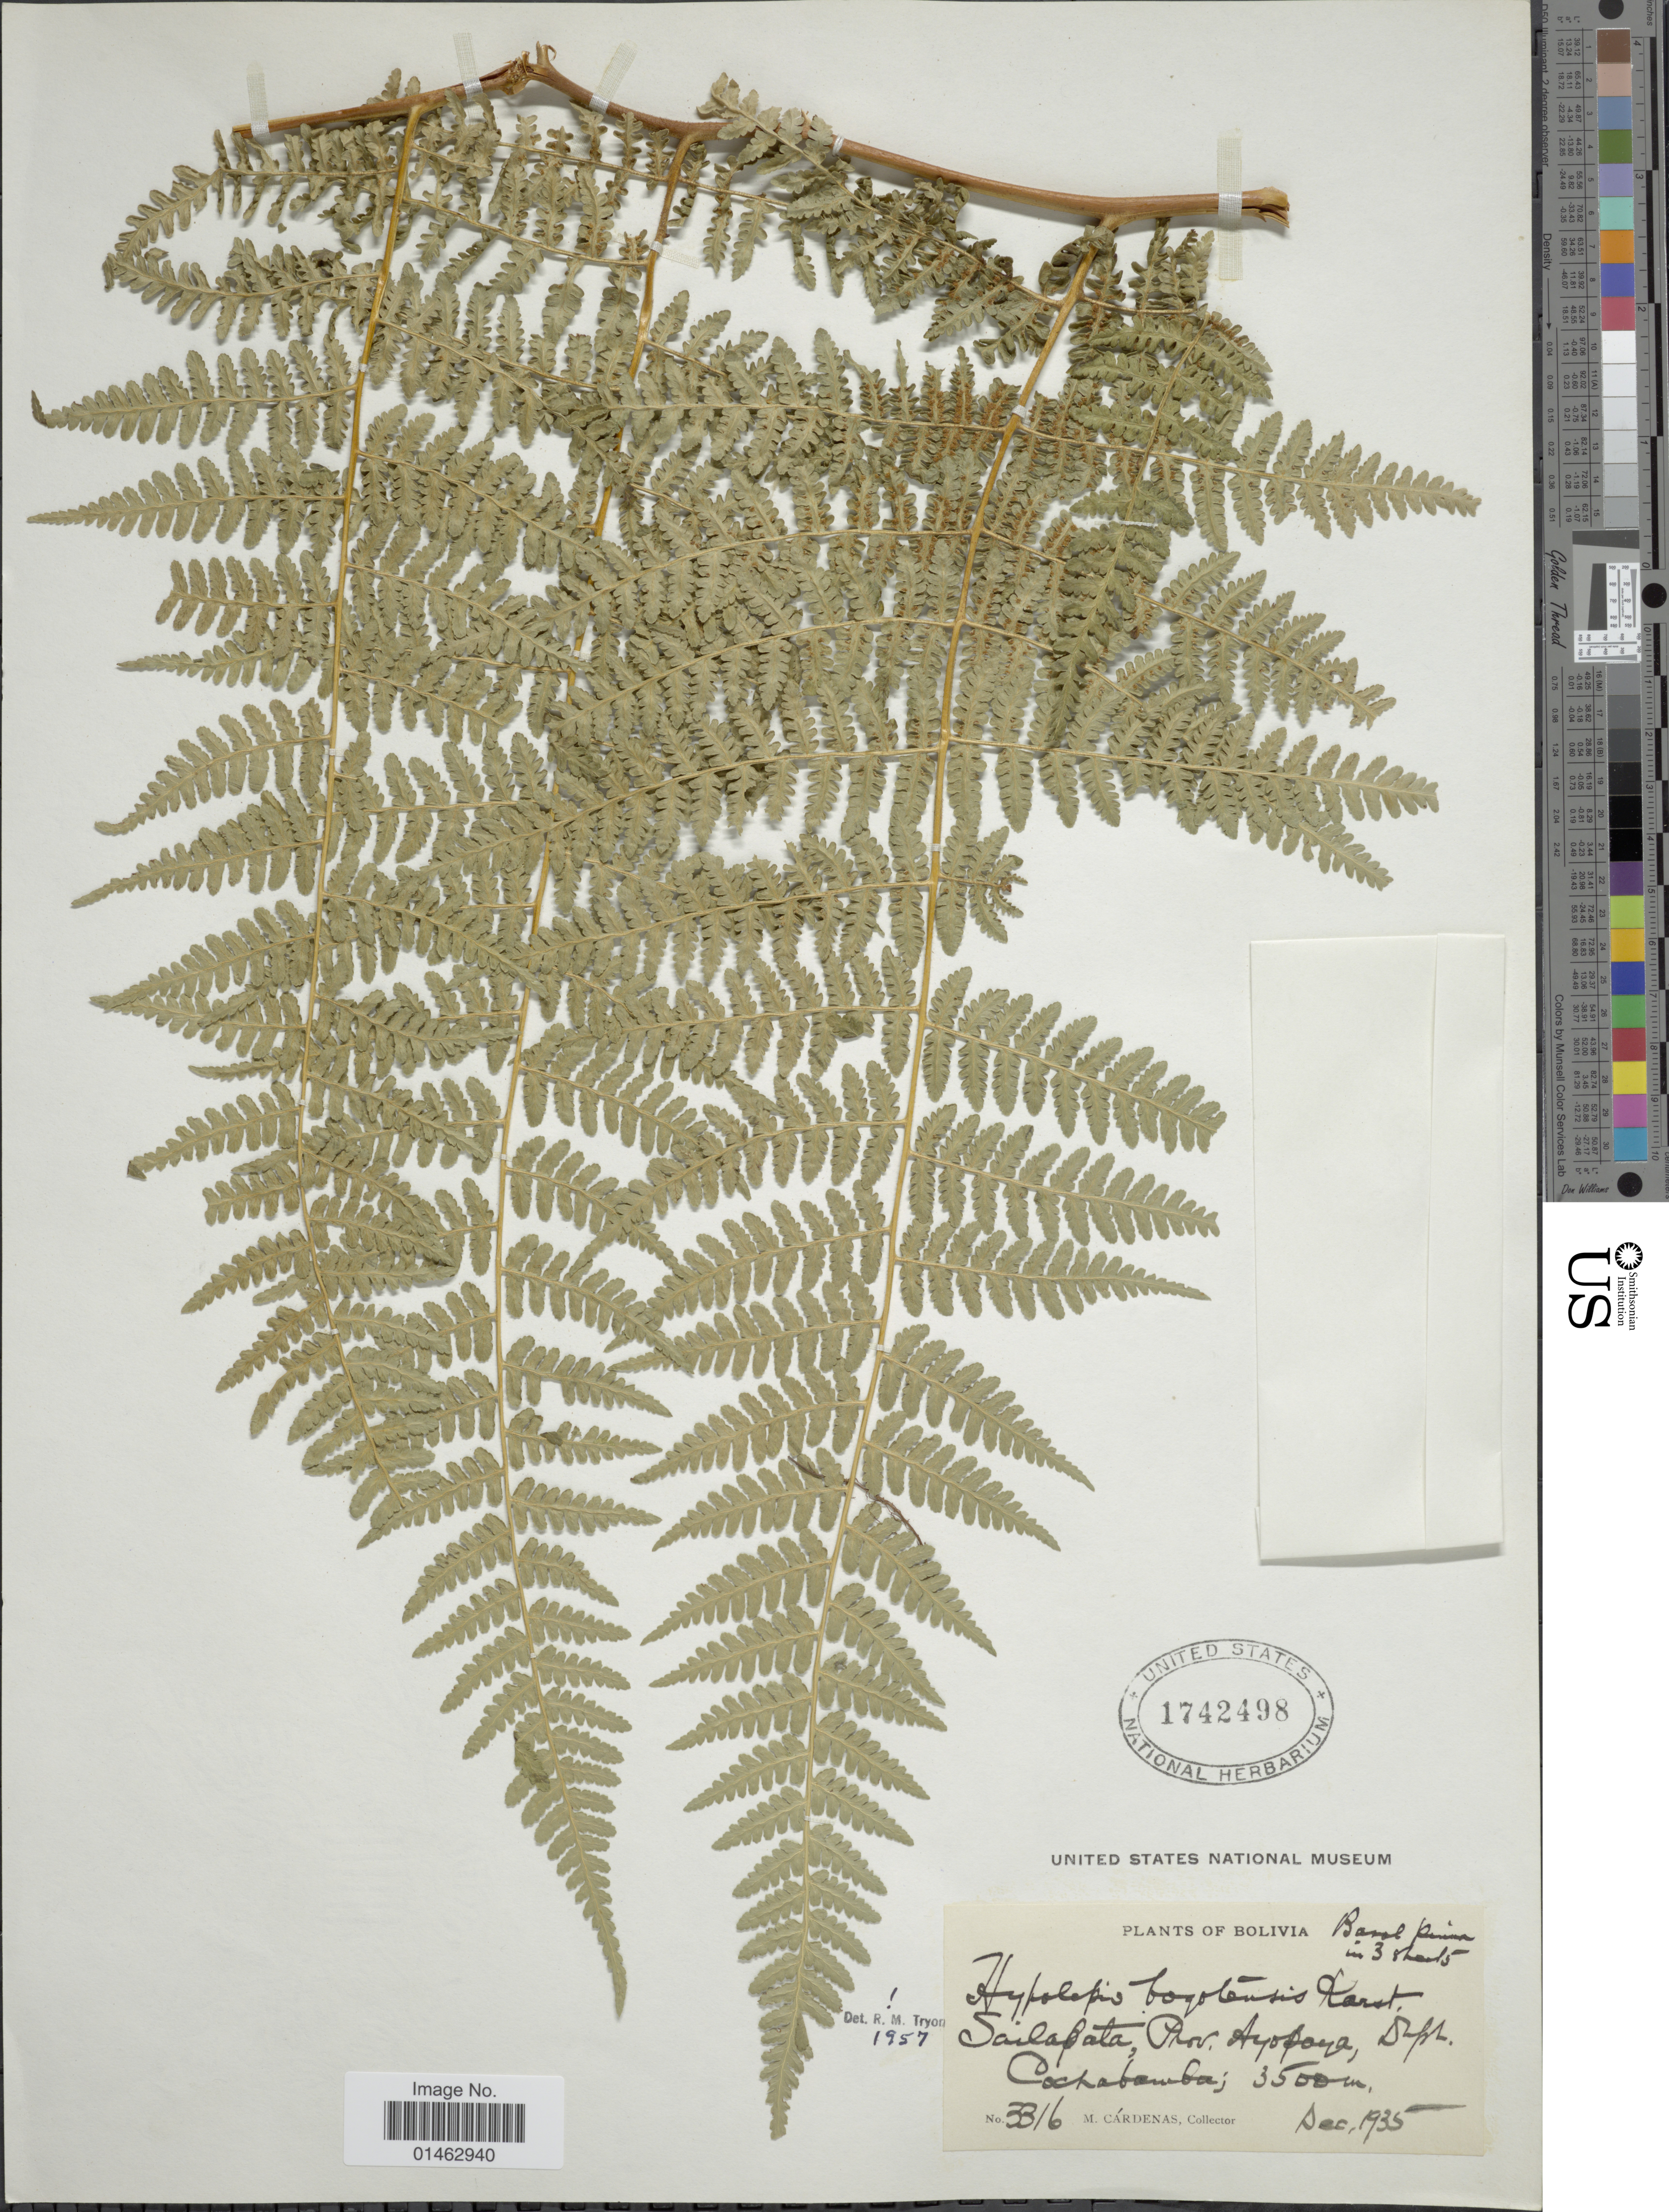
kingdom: Plantae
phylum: Tracheophyta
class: Polypodiopsida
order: Polypodiales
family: Dennstaedtiaceae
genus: Hypolepis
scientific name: Hypolepis bogotensis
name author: H. Karst.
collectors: M. Cárdenas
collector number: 3316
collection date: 1935-12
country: Bolivia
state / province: Cochabamba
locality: Sailapata, Prov. Ayopoya, Dept. Cocabamba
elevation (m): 3500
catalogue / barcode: US 1742498